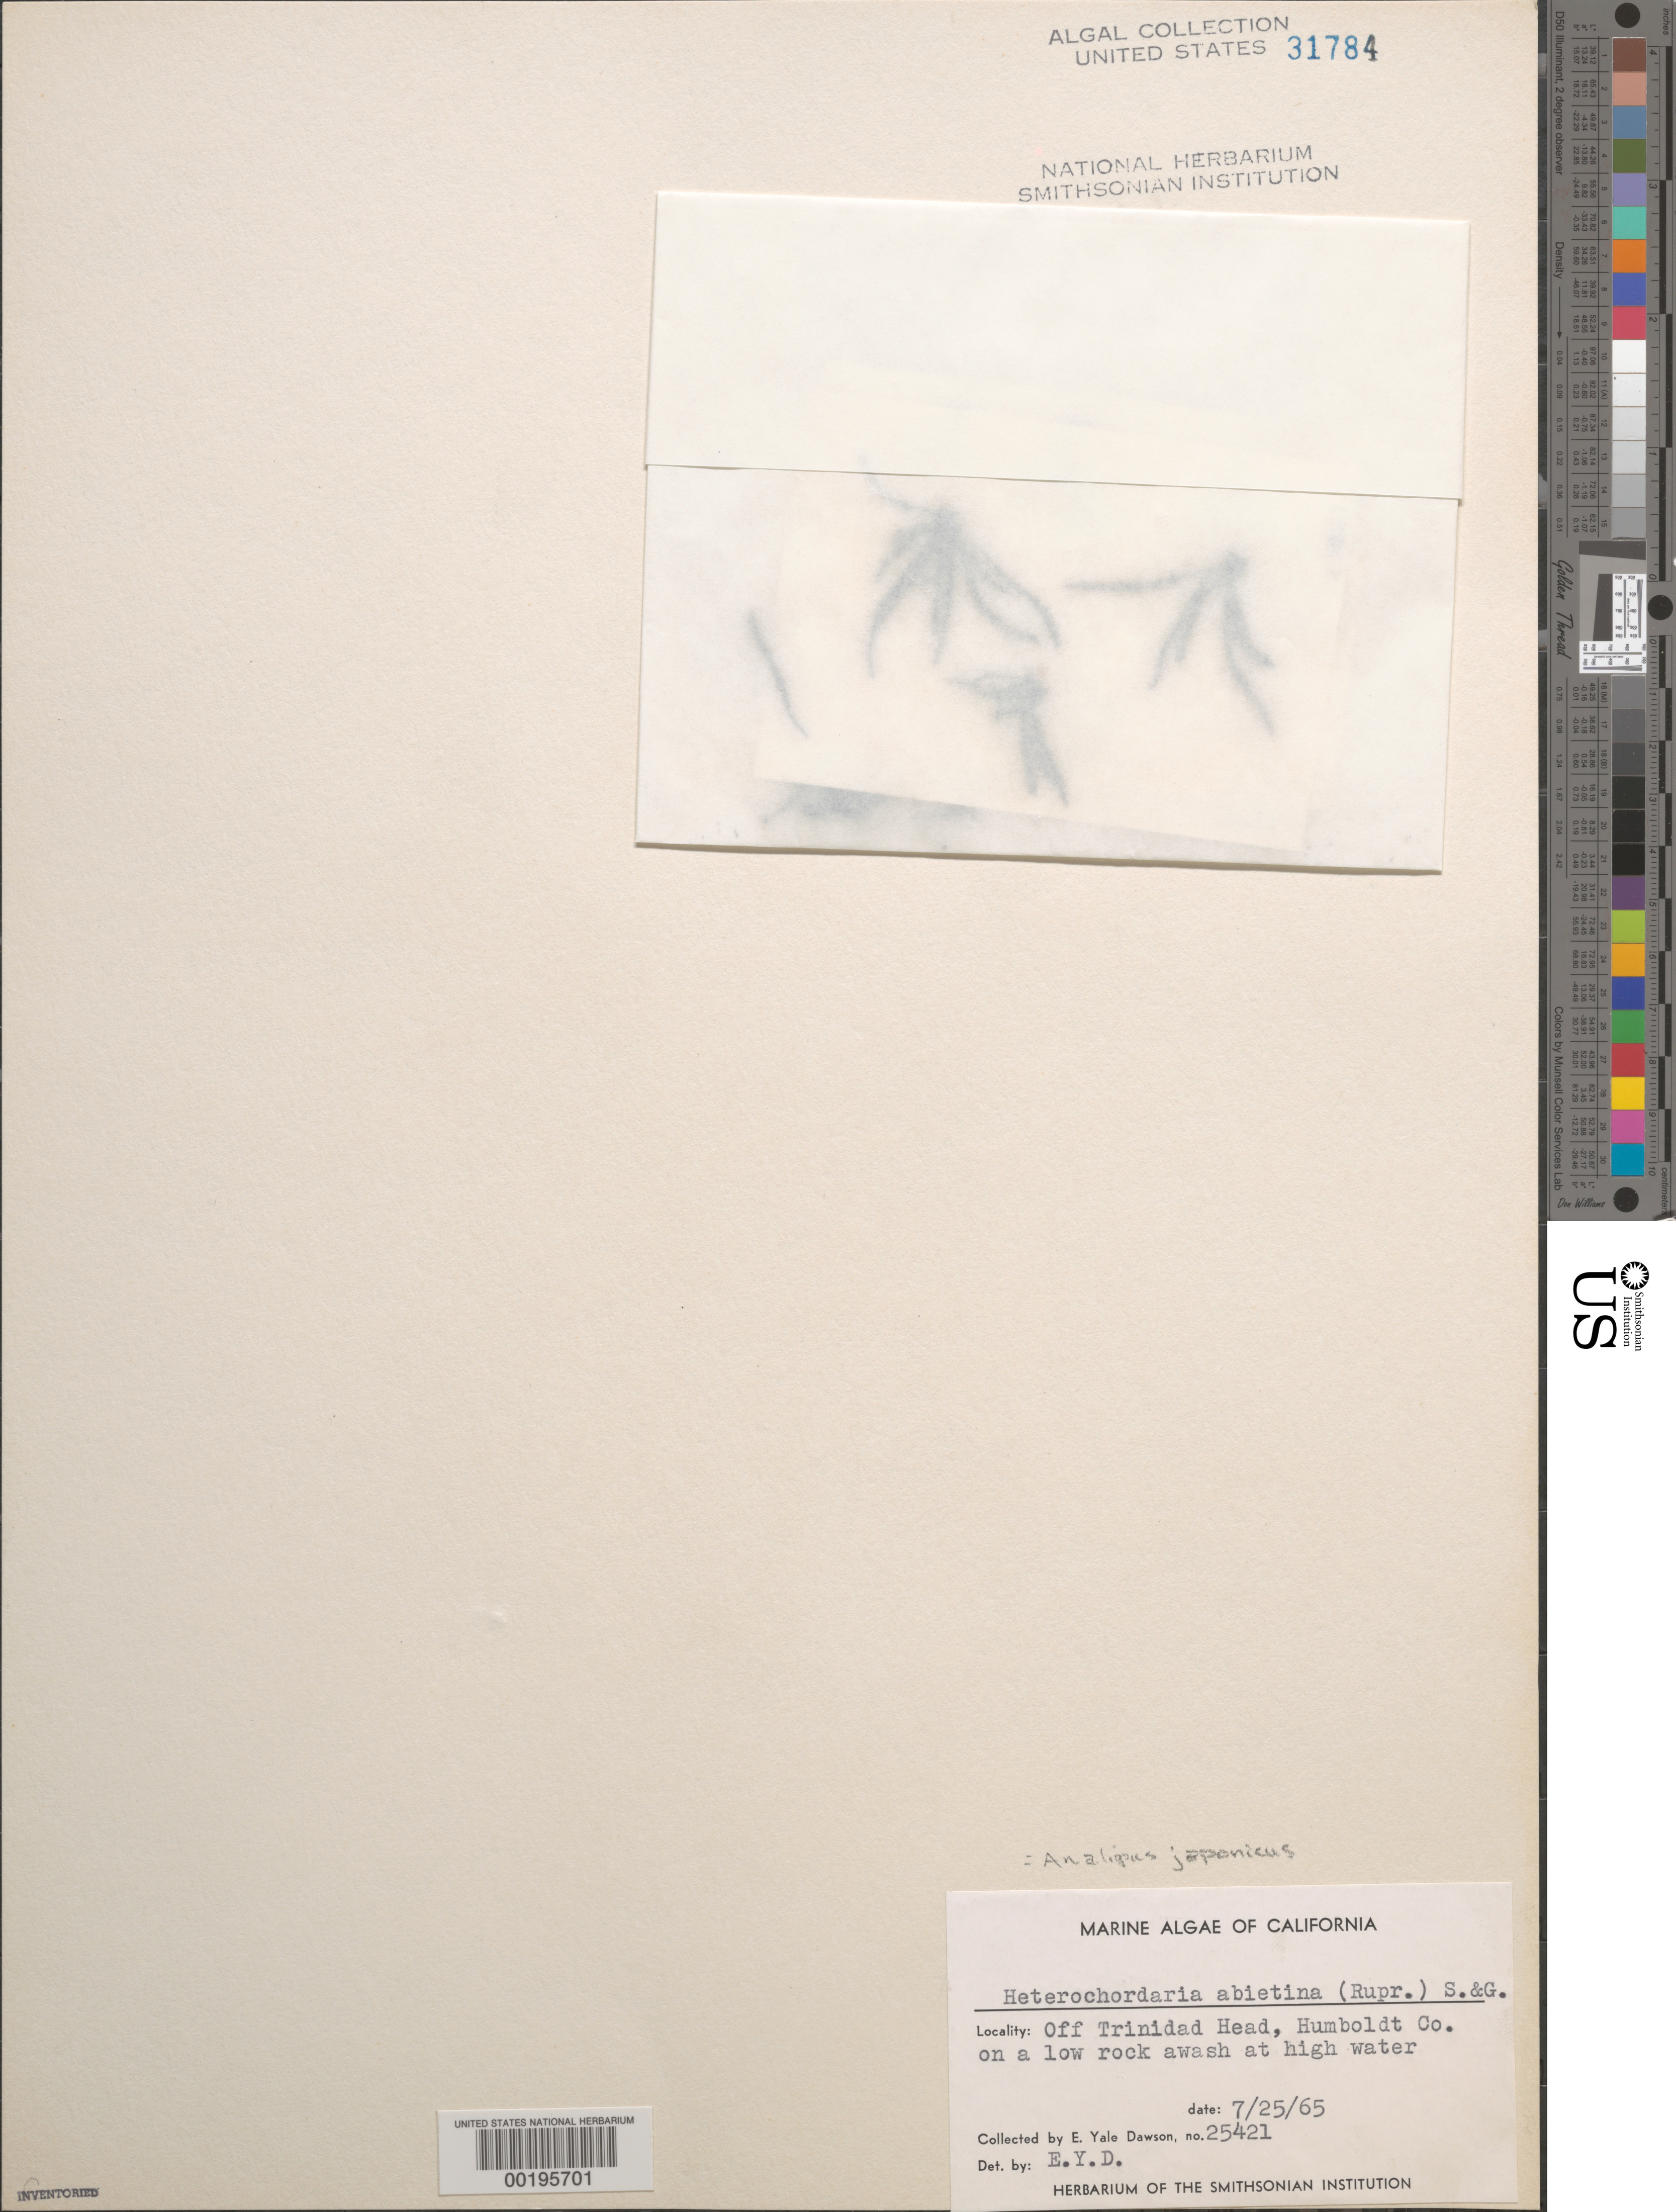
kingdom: Chromista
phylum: Ochrophyta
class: Phaeophyceae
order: Ectocarpales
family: Chordariaceae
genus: Analipus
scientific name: Analipus japonicus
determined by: Dawson, E. Y.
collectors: E. Y. Dawson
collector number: EYD 25421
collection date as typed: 25 Jul 1965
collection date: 1965-07-25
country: United States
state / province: California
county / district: Humboldt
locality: Off Trinidad Head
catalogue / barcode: US 31784